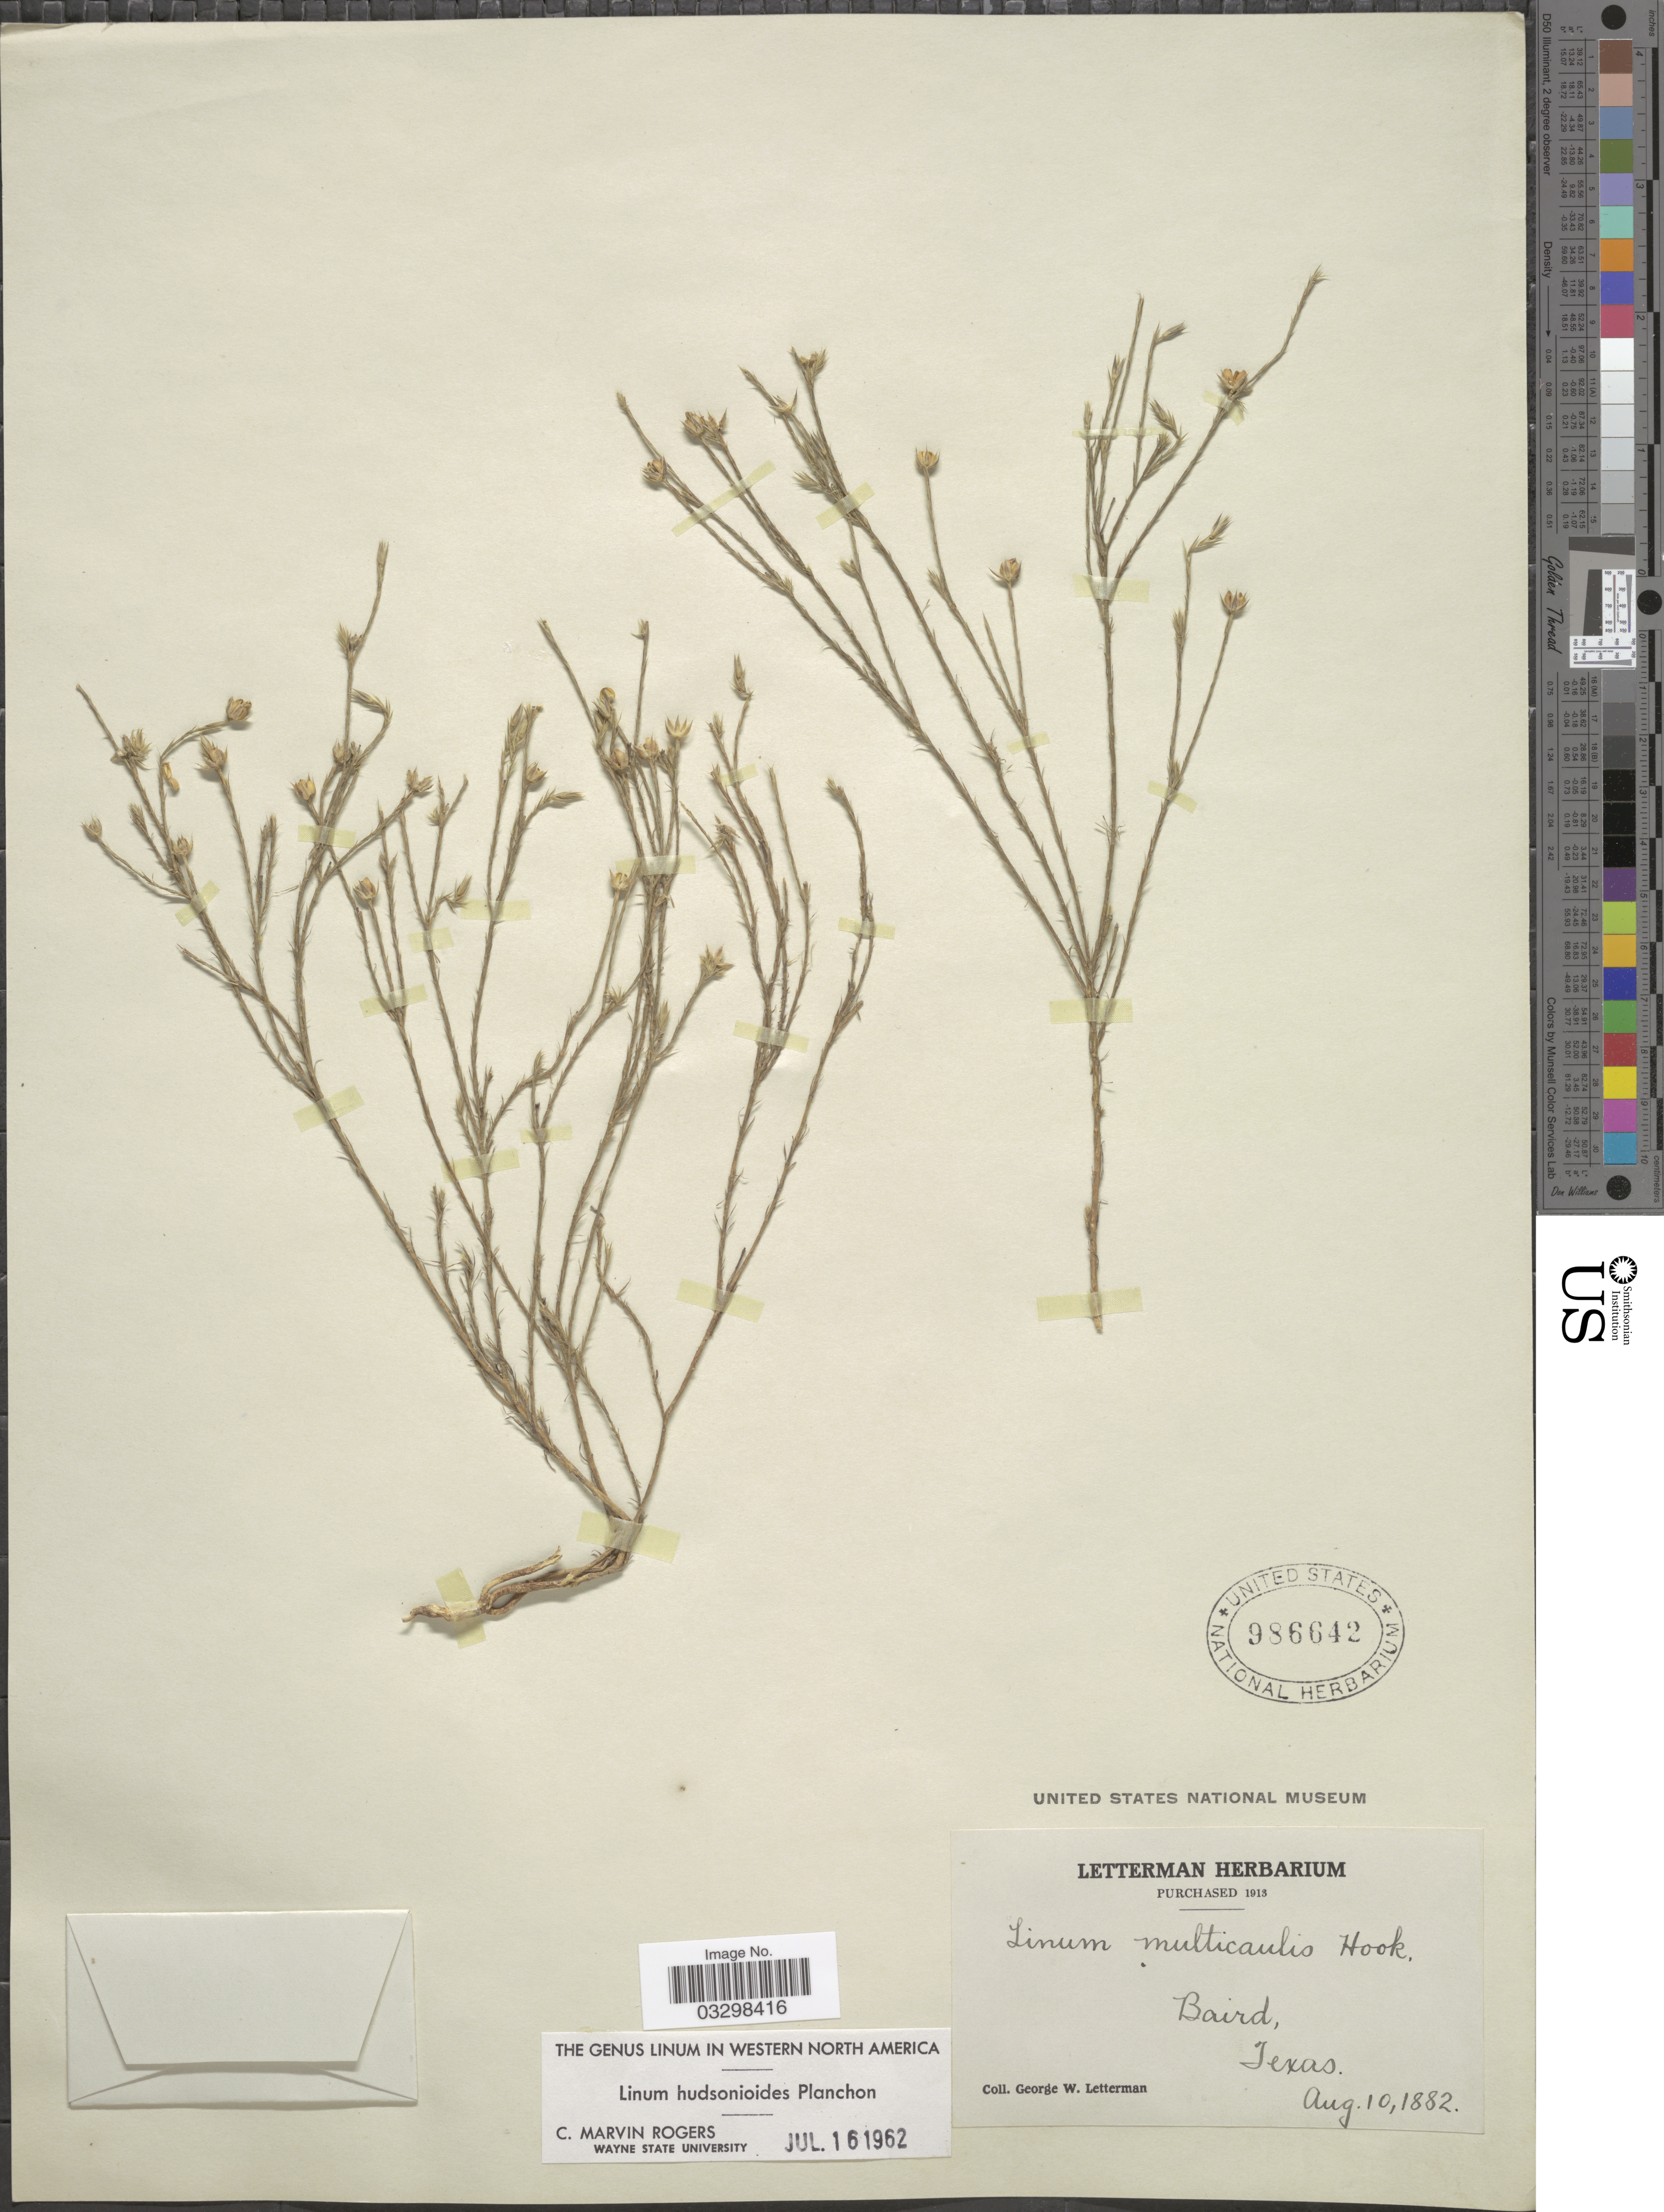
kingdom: Plantae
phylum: Tracheophyta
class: Magnoliopsida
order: Malpighiales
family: Linaceae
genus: Linum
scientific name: Linum hudsonioides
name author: Planch.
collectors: G. W. Letterman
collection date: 1882-08-10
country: United States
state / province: Texas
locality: Baird.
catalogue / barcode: US 986642